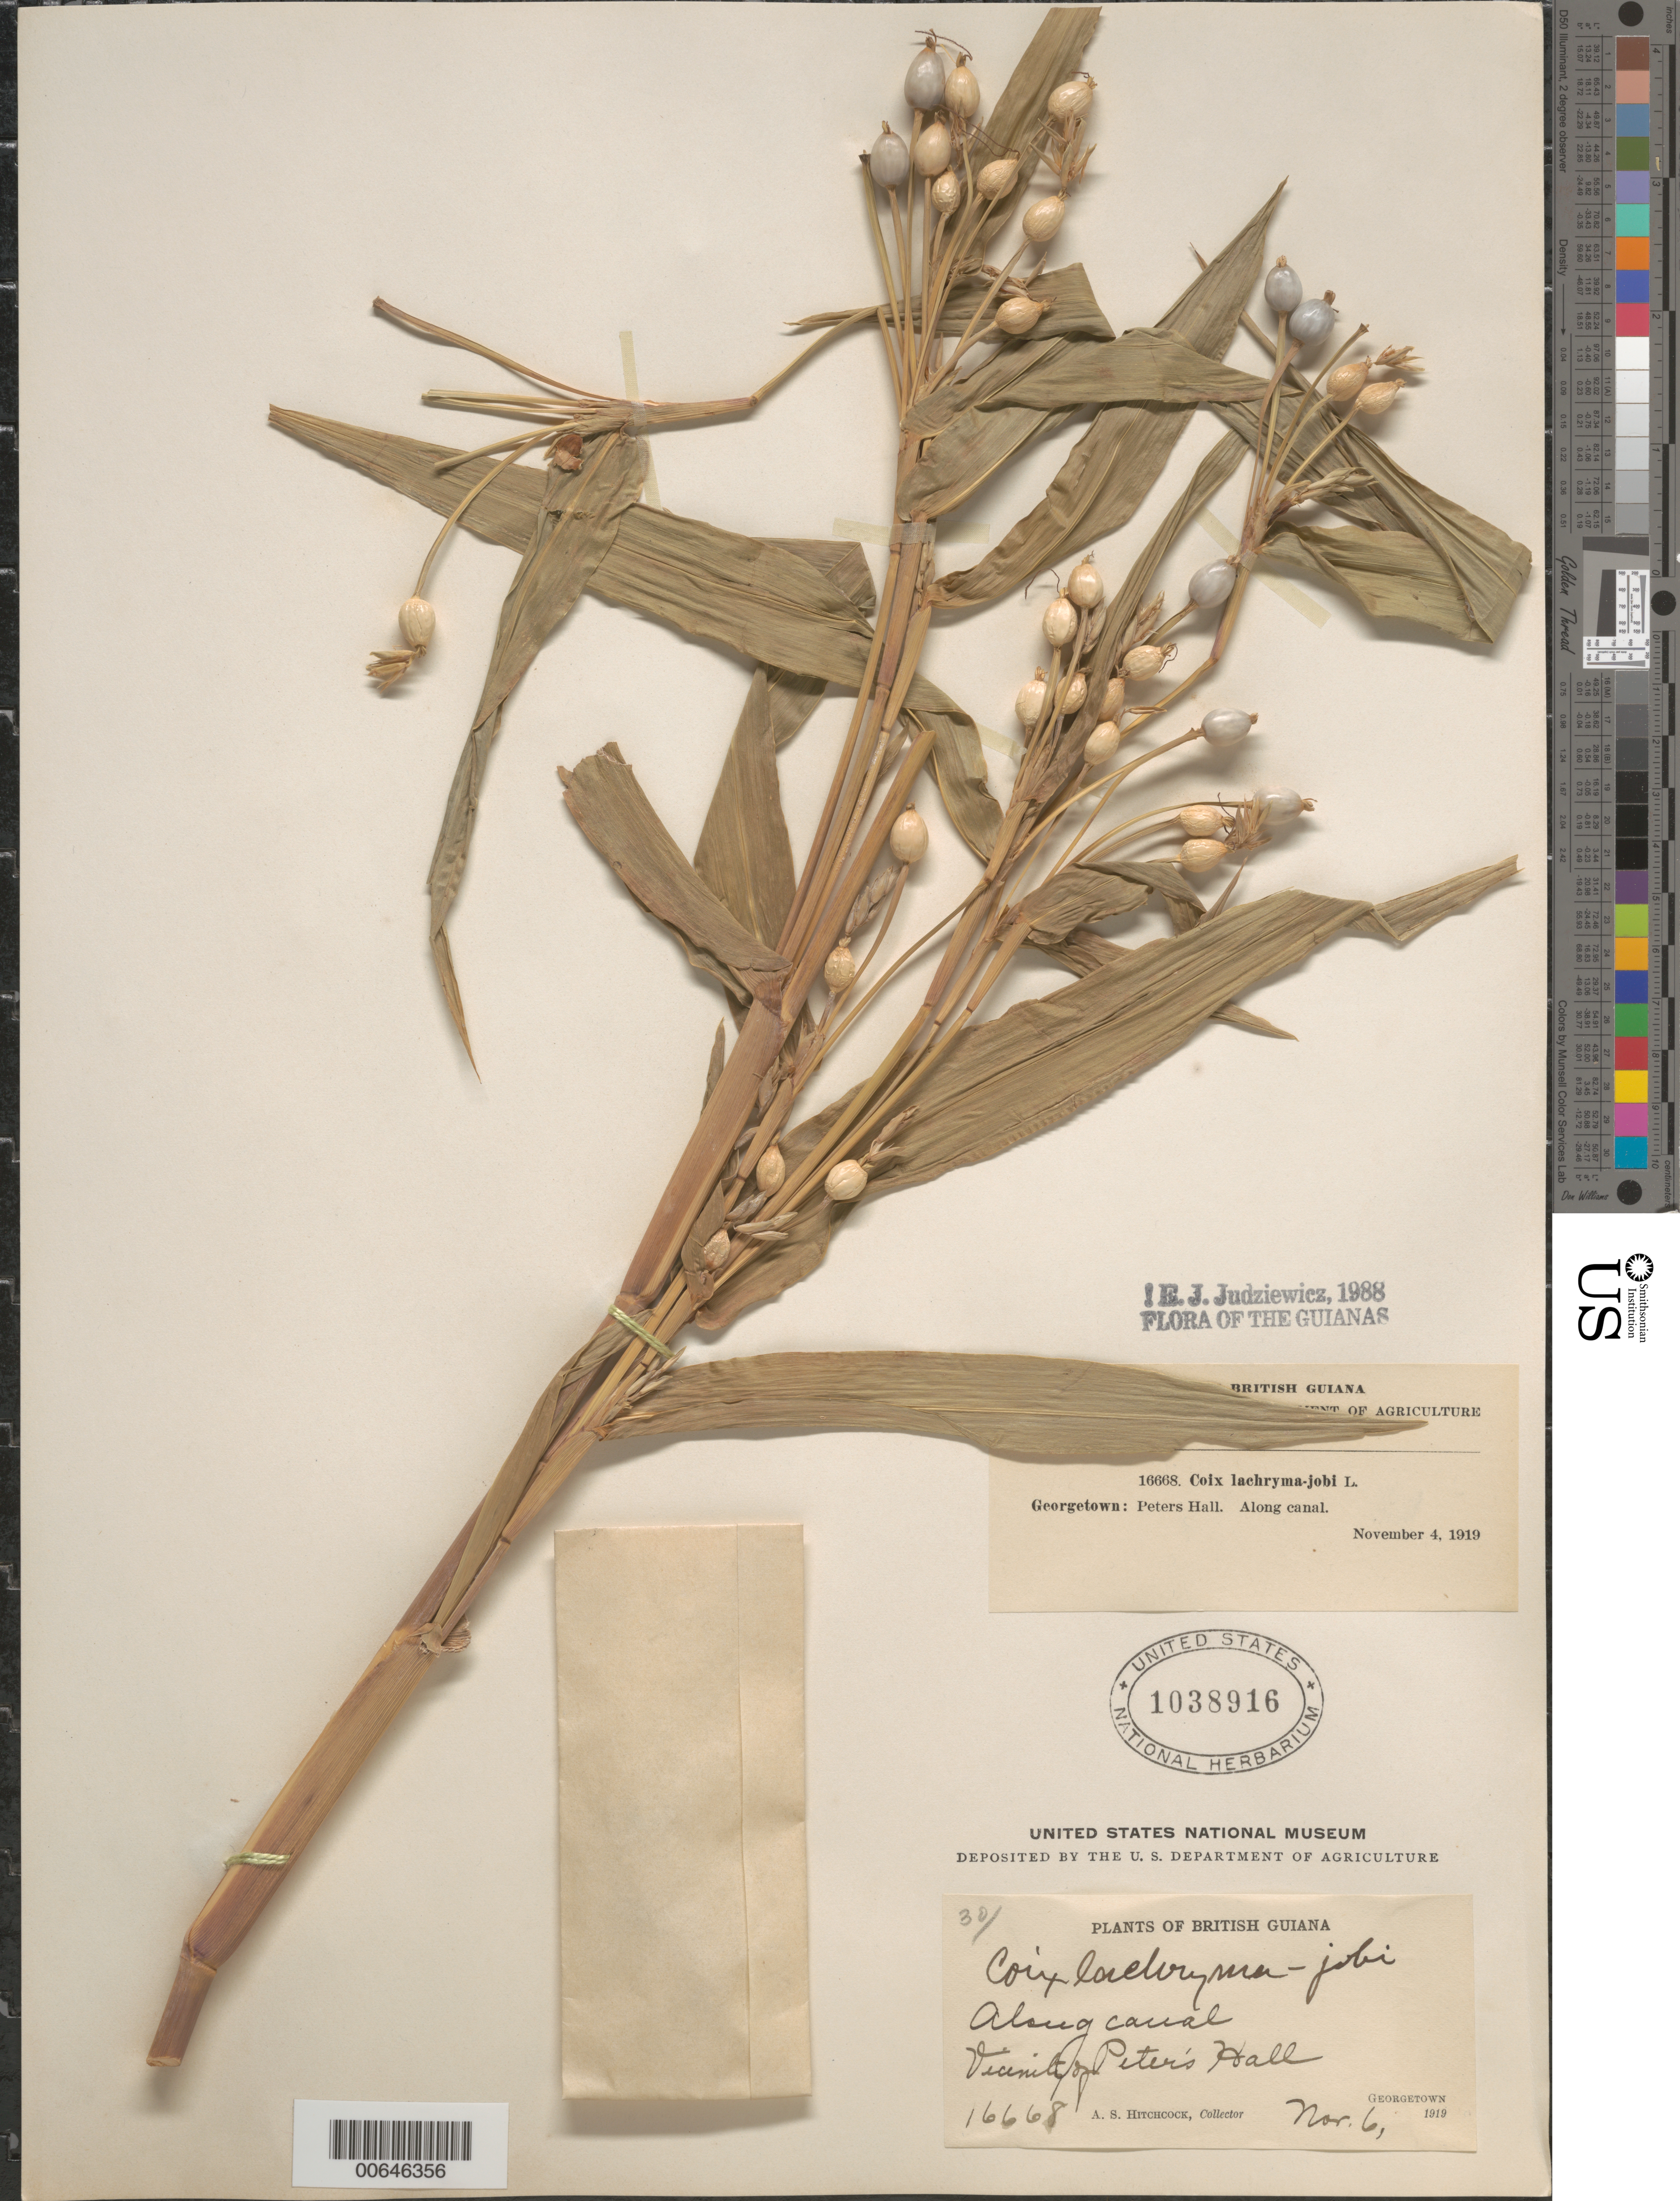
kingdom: Plantae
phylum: Tracheophyta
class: Liliopsida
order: Poales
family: Poaceae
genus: Coix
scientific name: Coix lacryma-jobi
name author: L.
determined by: Judziewicz, E. J.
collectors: A. S. Hitchcock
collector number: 16668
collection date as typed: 6-Nov-19 to 10-Nov-19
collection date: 1919-11-06/1919-11-10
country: Guyana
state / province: Demerara-Mahaica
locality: Georgetown, vic. of Peter's Hall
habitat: Along canal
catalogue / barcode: US 1038916